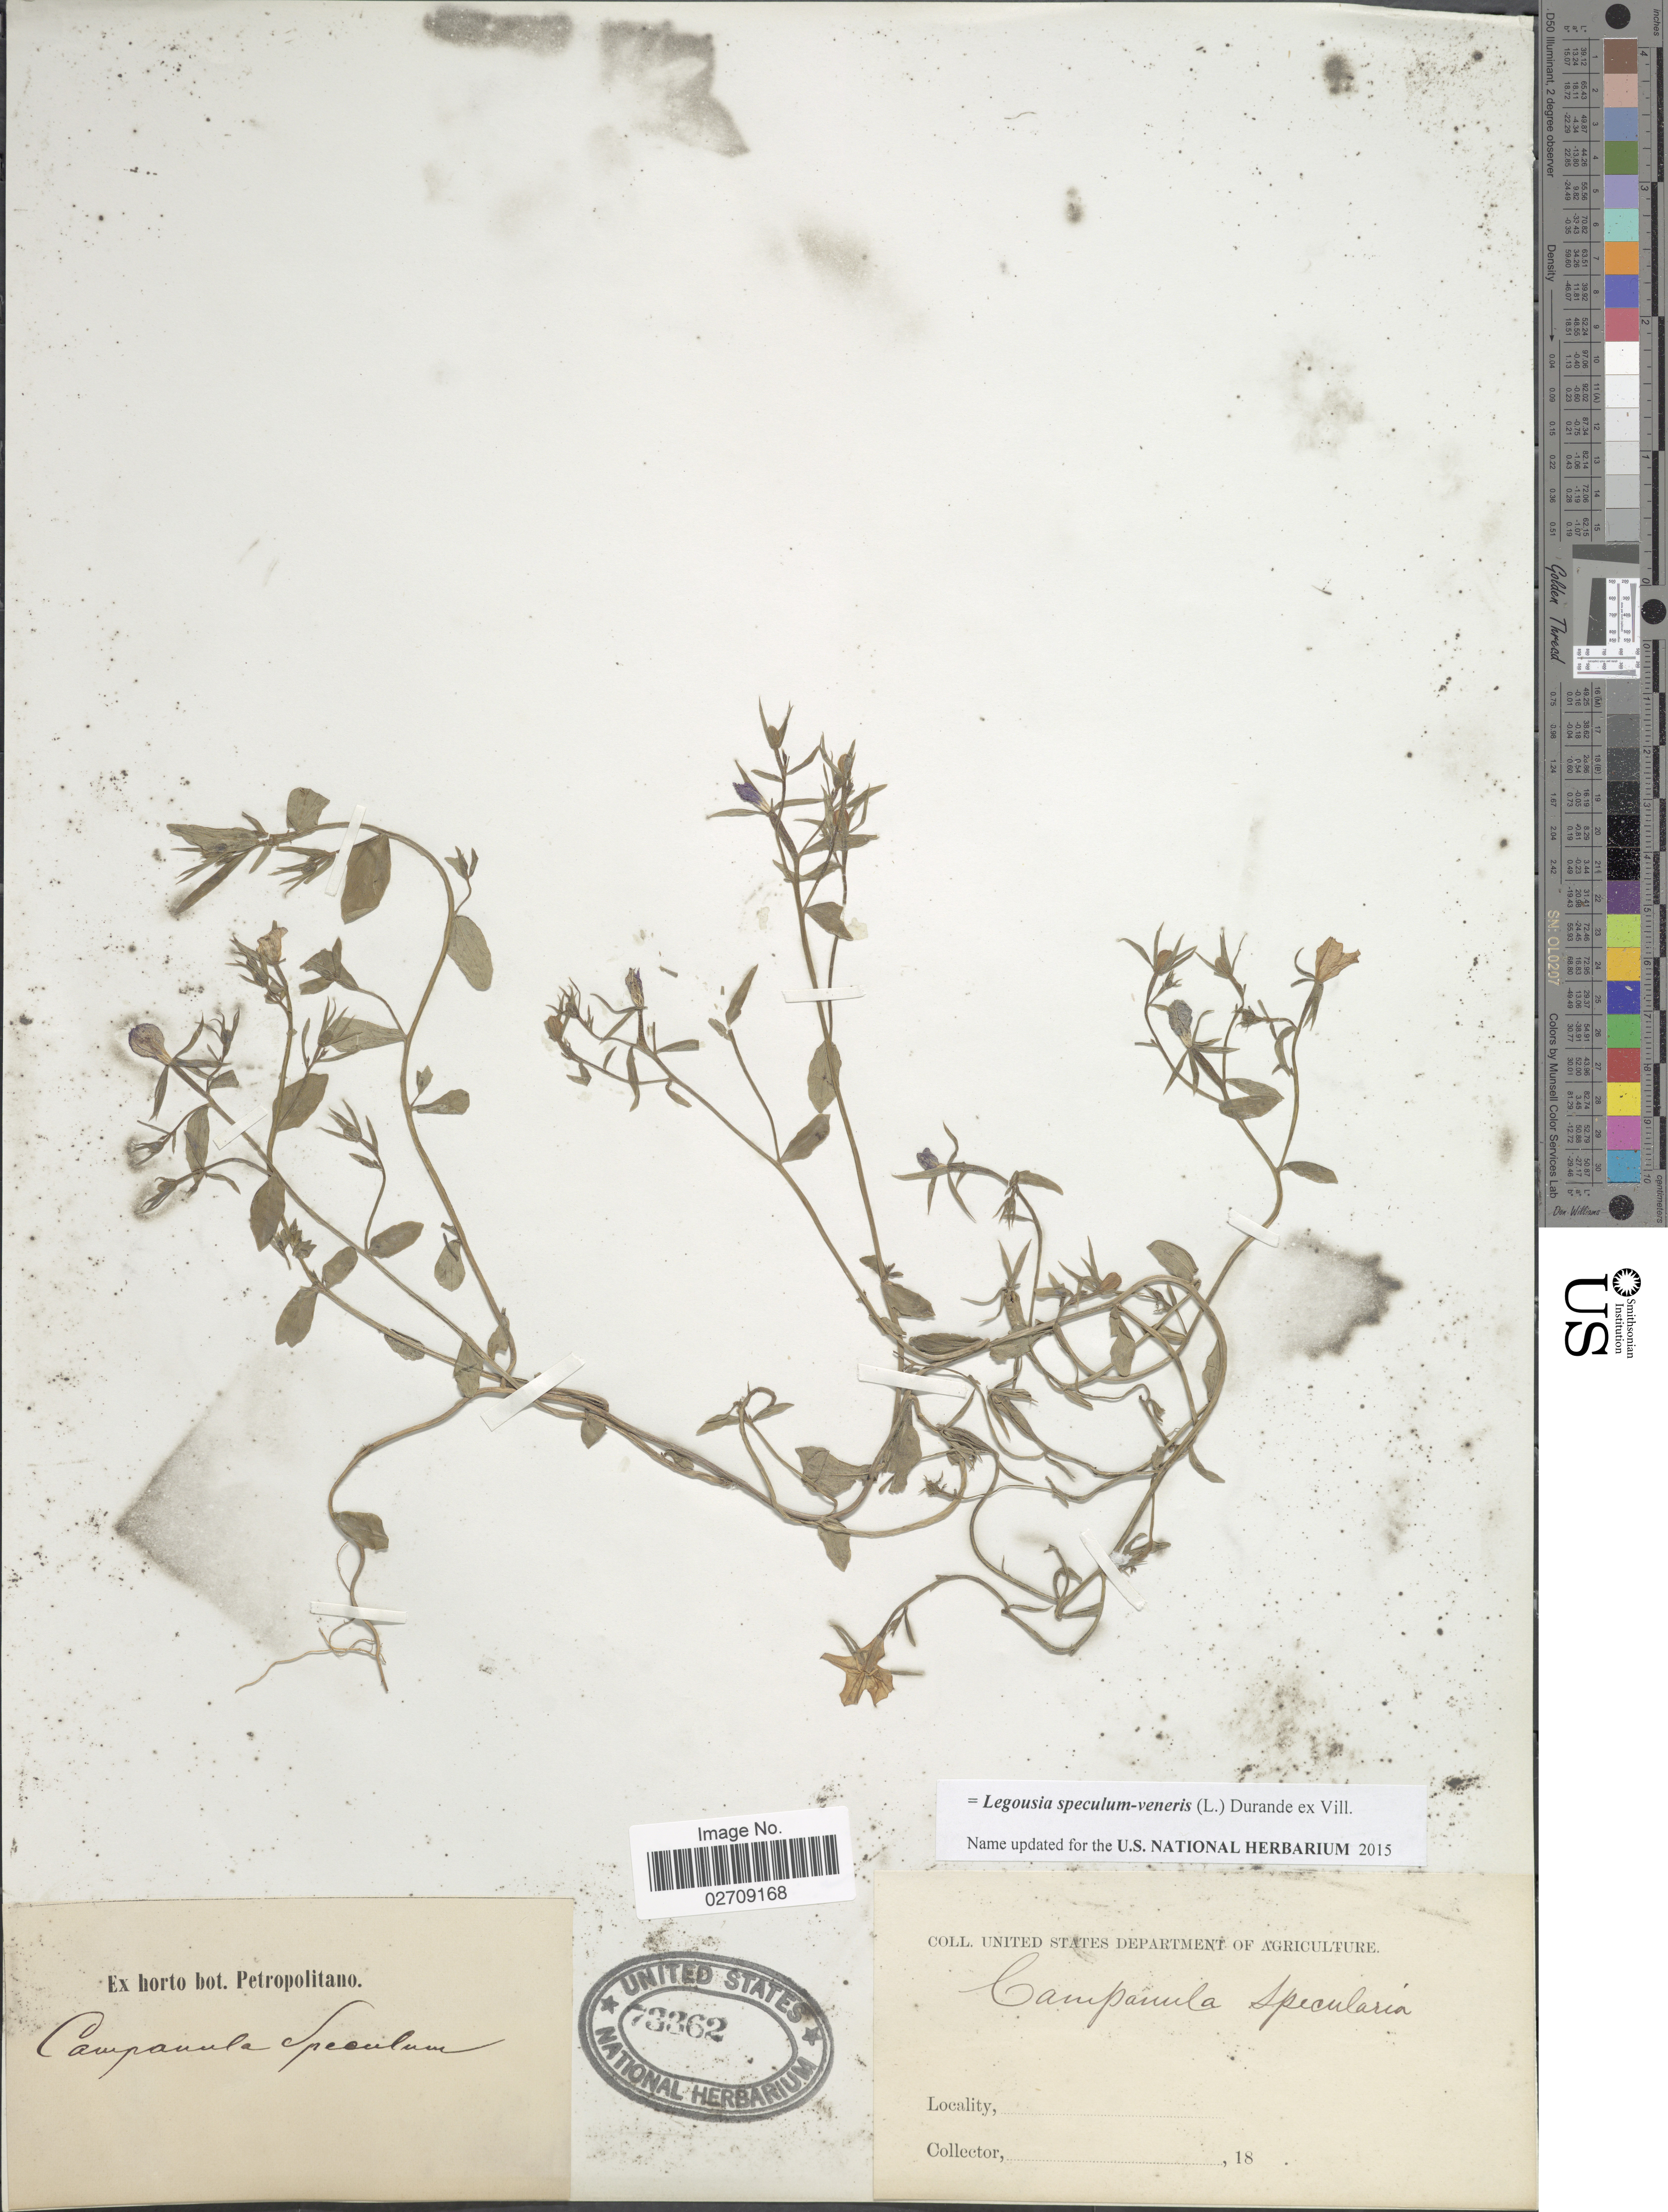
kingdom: Plantae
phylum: Tracheophyta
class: Magnoliopsida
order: Asterales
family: Campanulaceae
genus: Legousia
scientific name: Legousia speculum-veneris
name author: (L.) Chaix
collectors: ex Horto Bot. Petropolitano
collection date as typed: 18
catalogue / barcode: US 73362